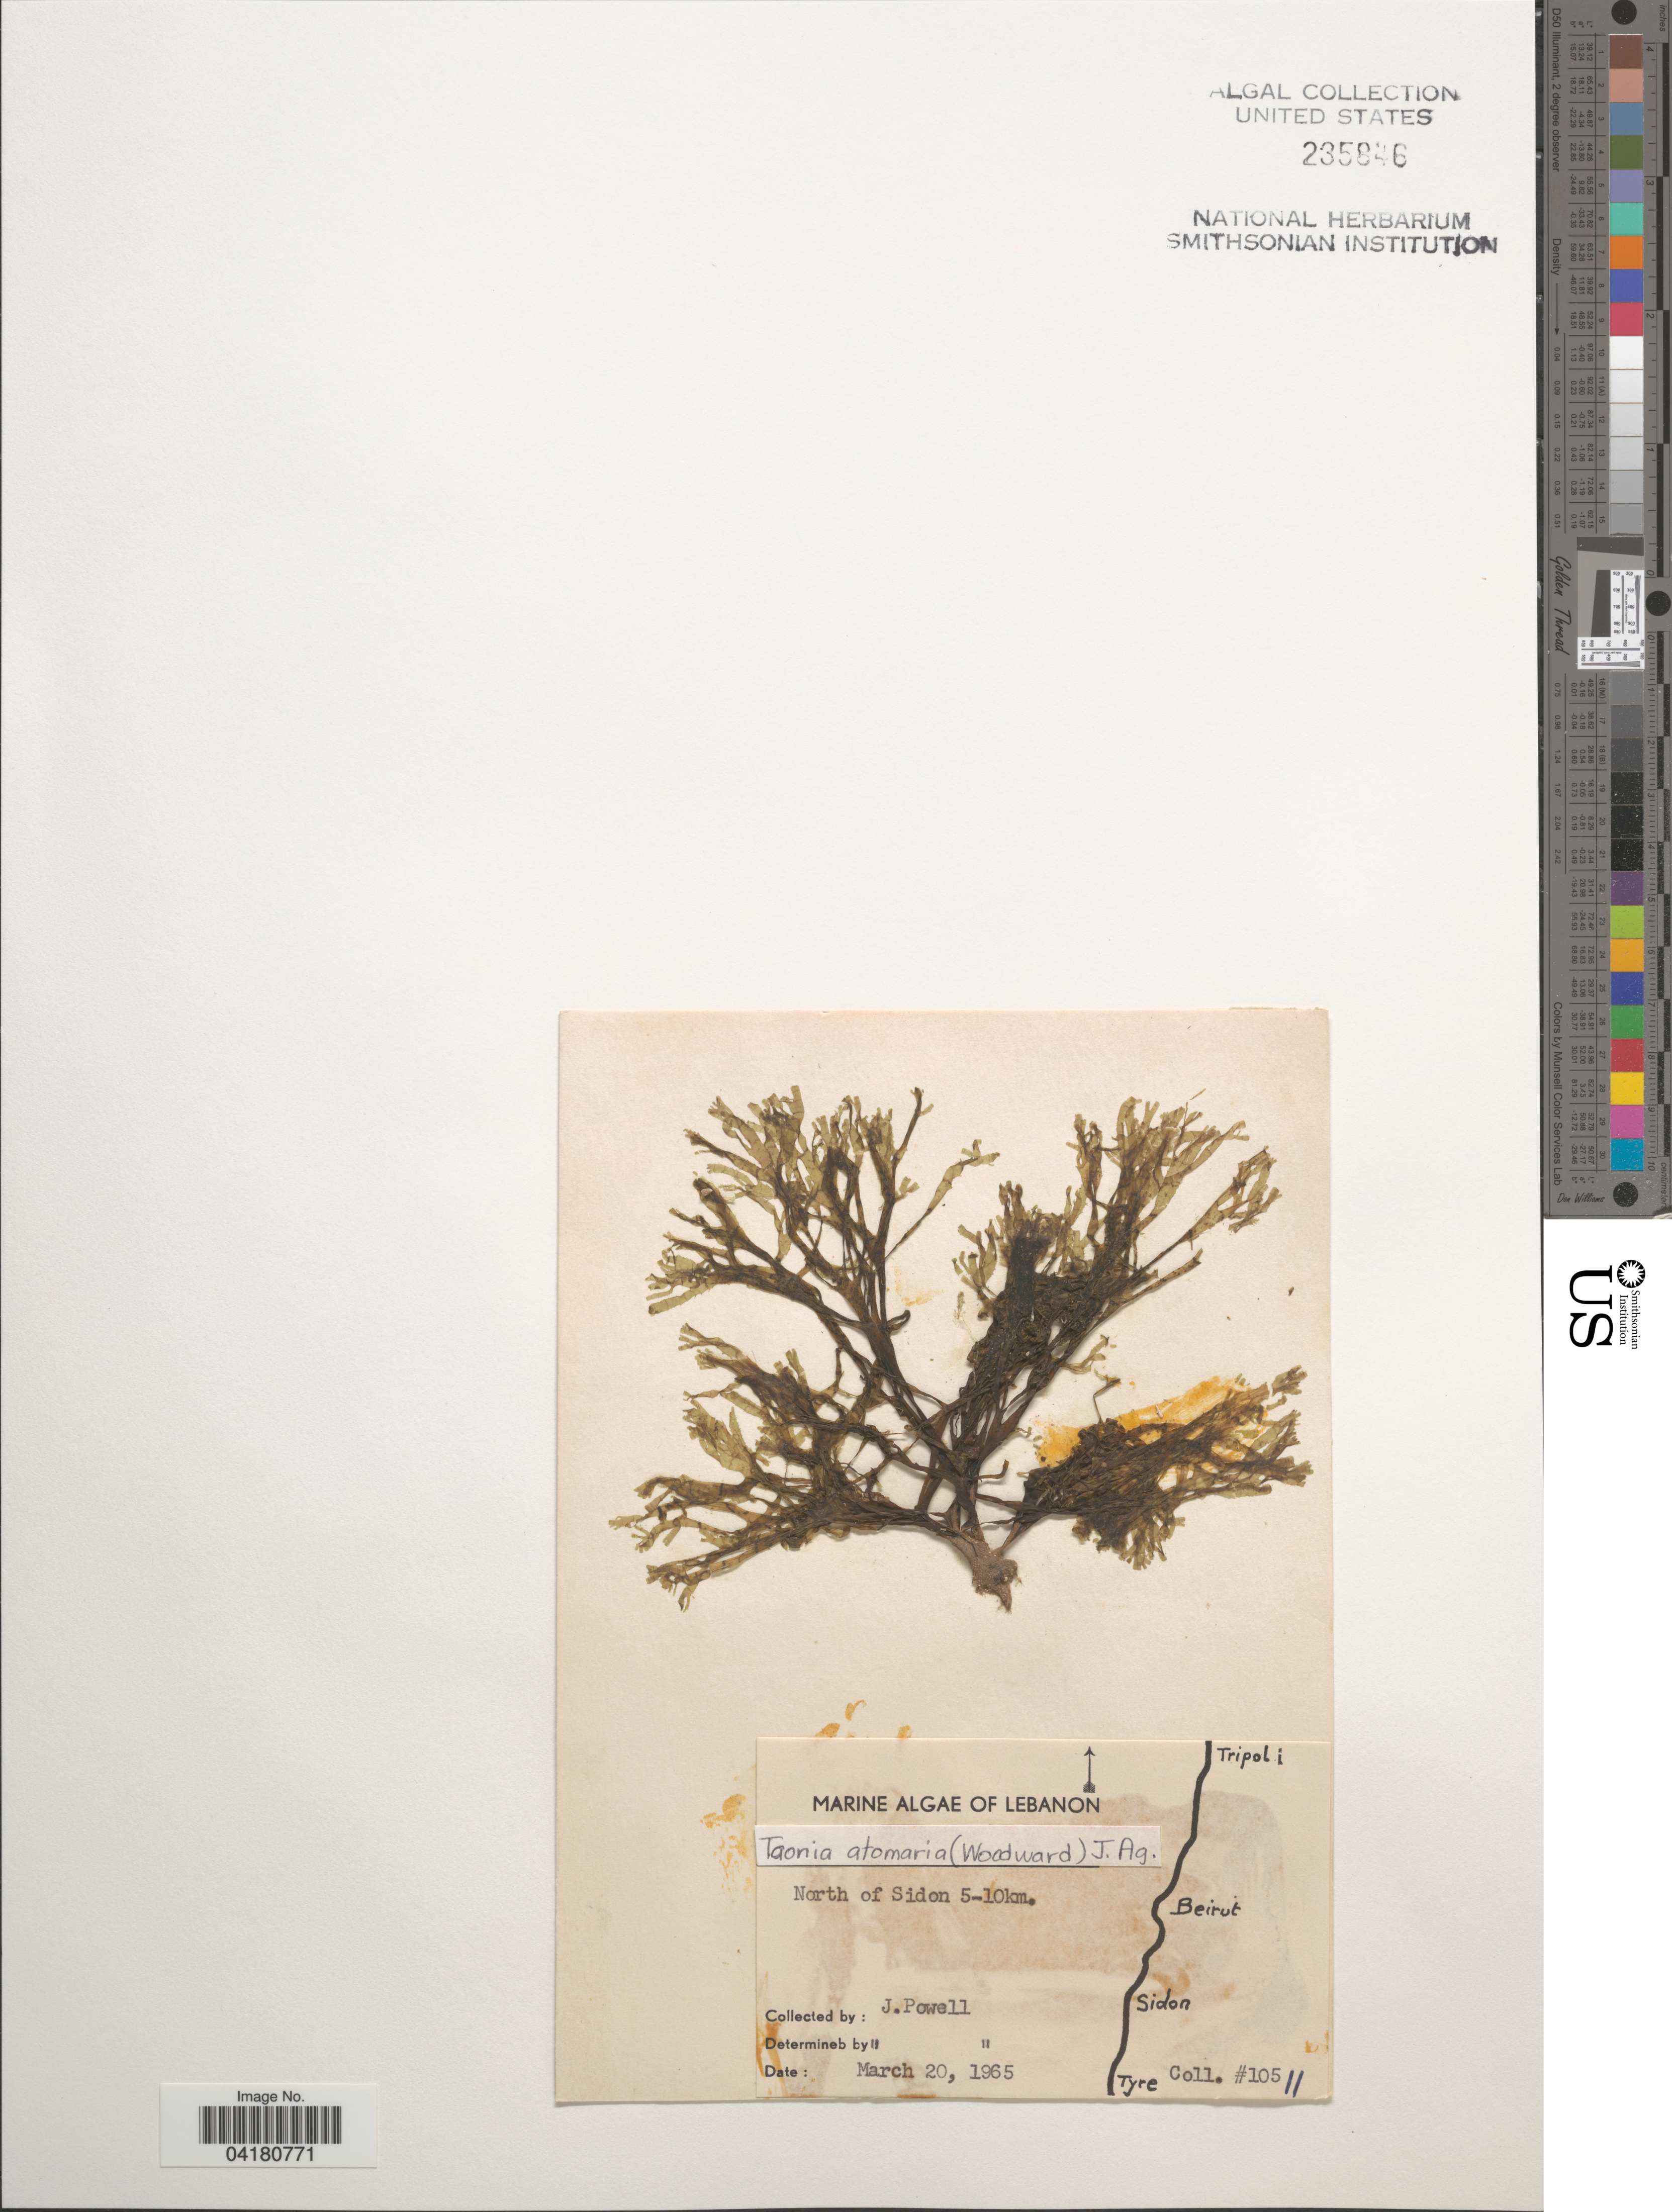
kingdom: Chromista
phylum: Ochrophyta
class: Phaeophyceae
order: Dictyotales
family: Dictyotaceae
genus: Taonia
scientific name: Taonia atomaria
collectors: J. Powell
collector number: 105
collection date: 1965-03-20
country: Lebanon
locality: North of Sidon 5-10km.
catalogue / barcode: US 235846